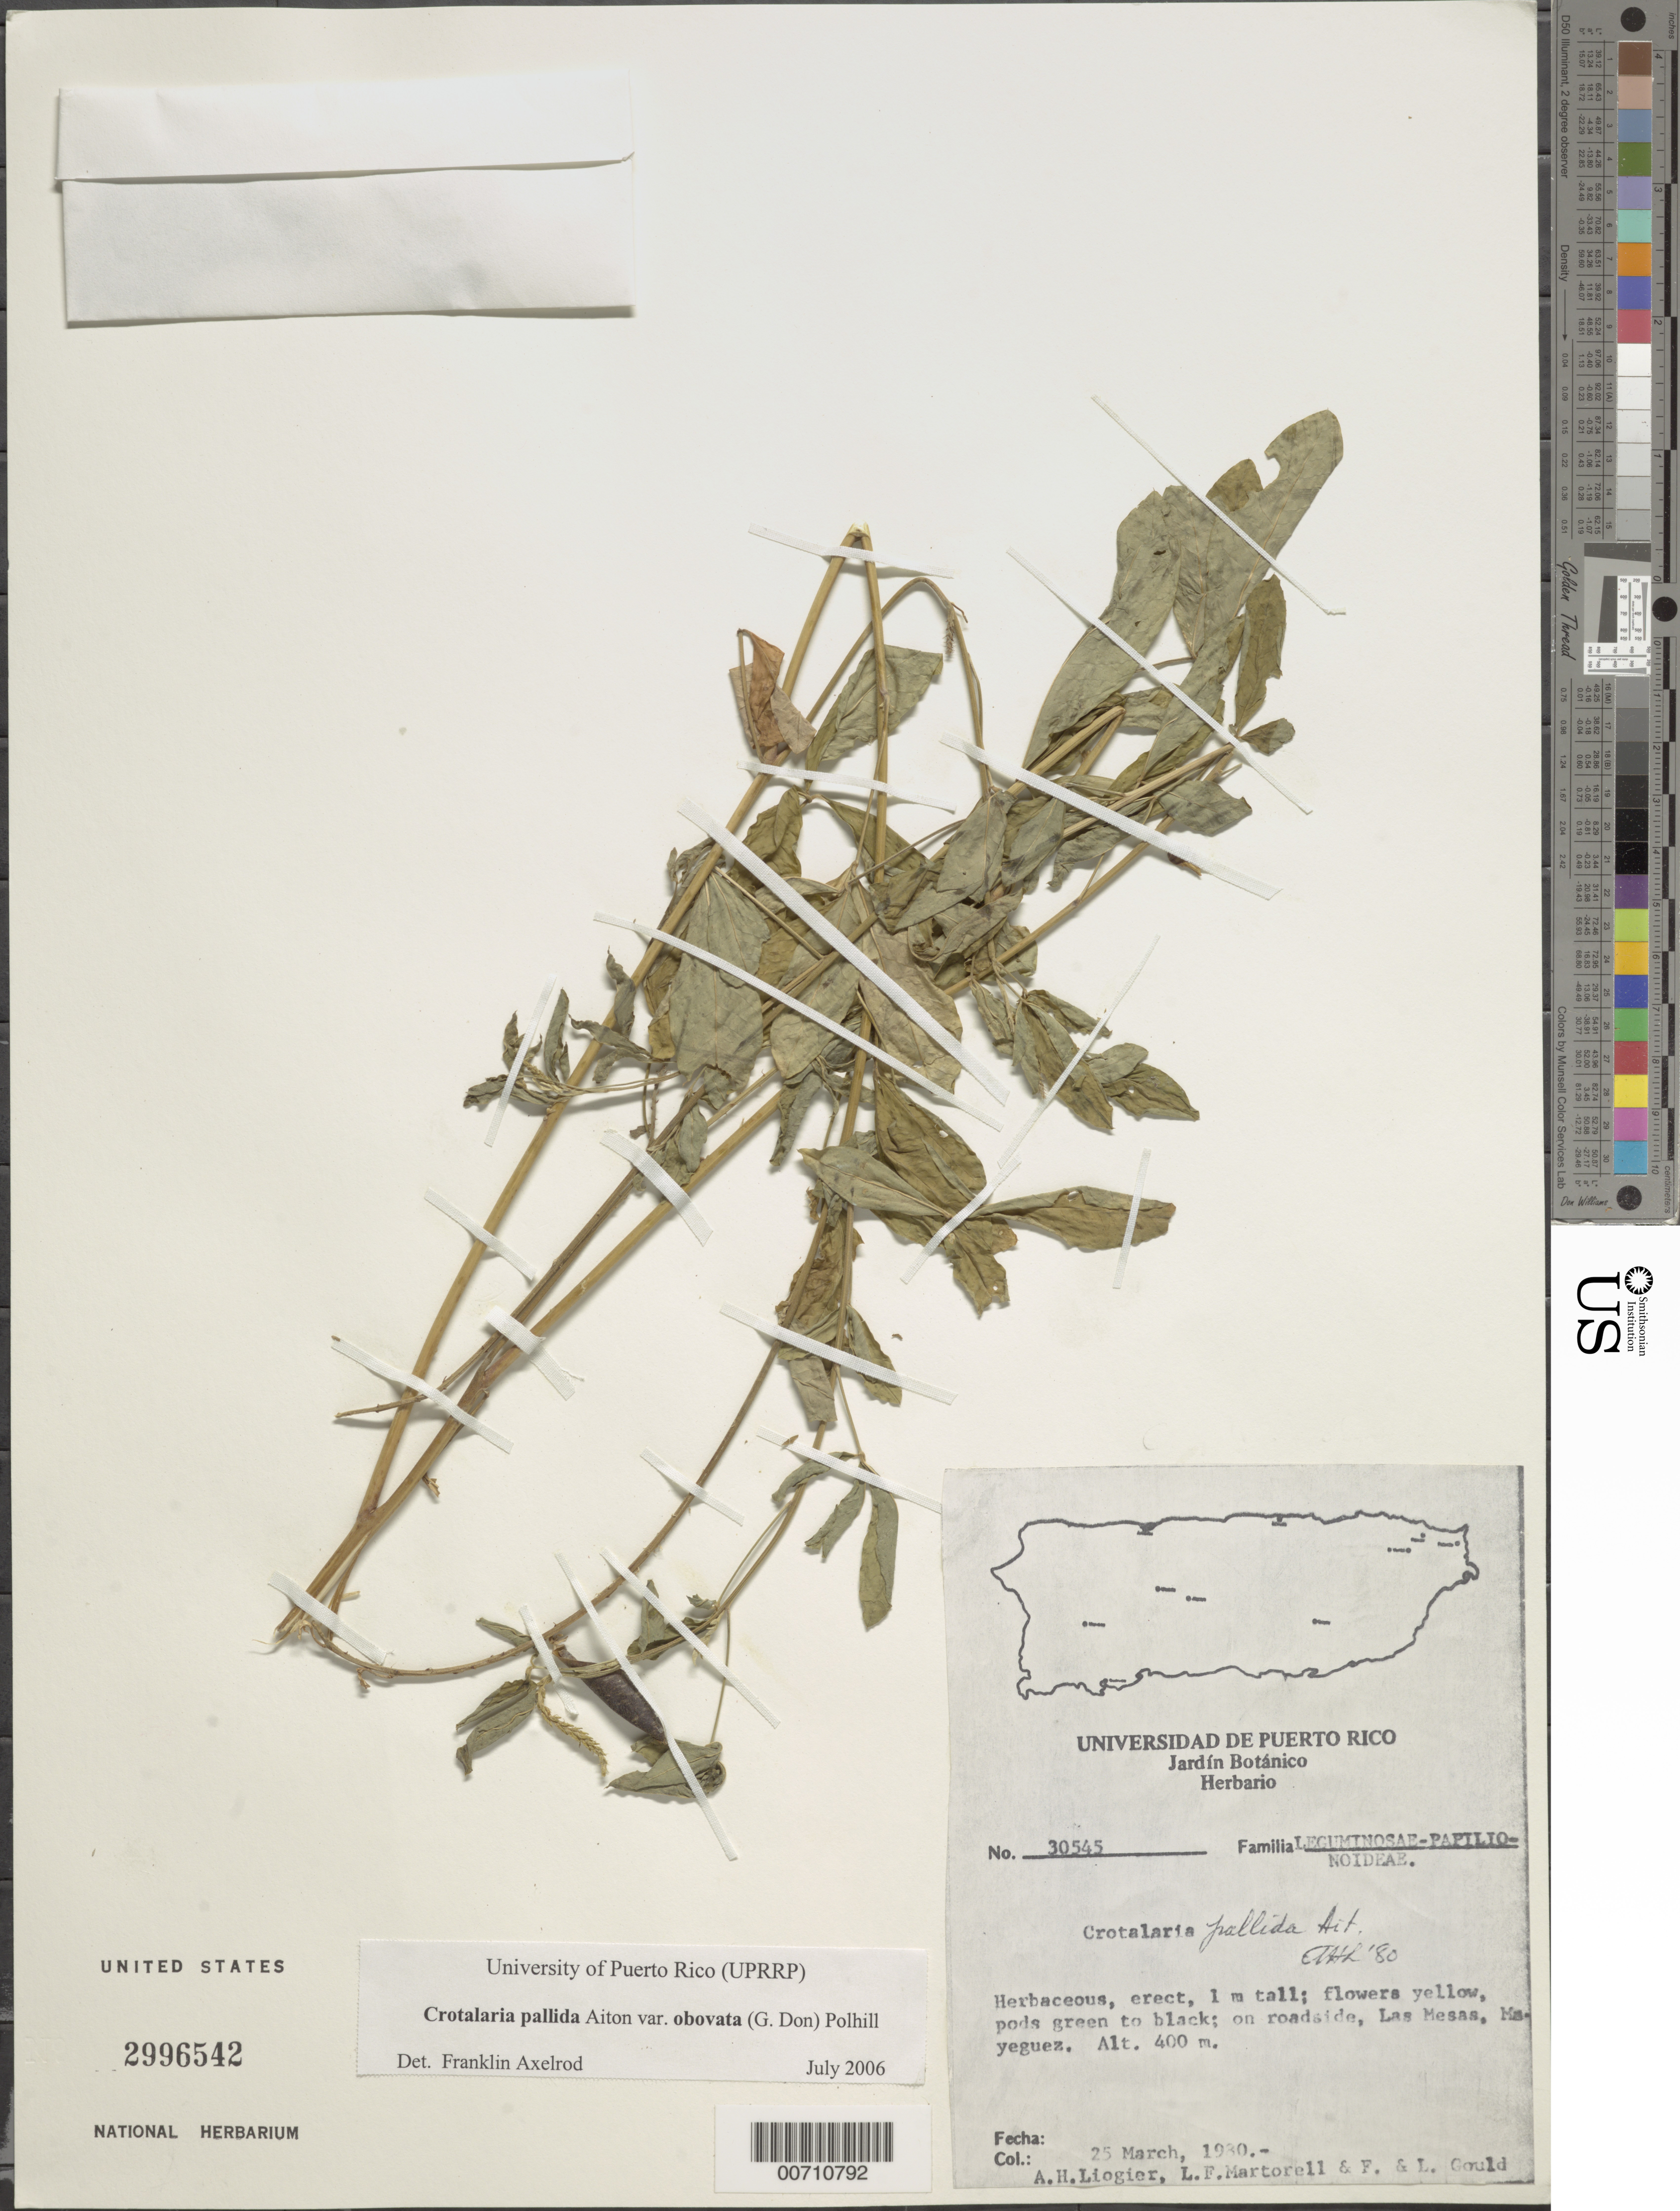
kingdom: Plantae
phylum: Tracheophyta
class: Magnoliopsida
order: Fabales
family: Fabaceae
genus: Crotalaria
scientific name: Crotalaria pallida var. obovata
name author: (G. Don) Polhill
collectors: A. H. Liogier, L. Martorell, F. Gould & L. Gould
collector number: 30545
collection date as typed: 25 Mar 1980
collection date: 1980-03-25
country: Puerto Rico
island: Greater Antilles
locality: Mayaguez, Las Mesas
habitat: Roadside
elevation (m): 400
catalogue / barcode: US 2996542